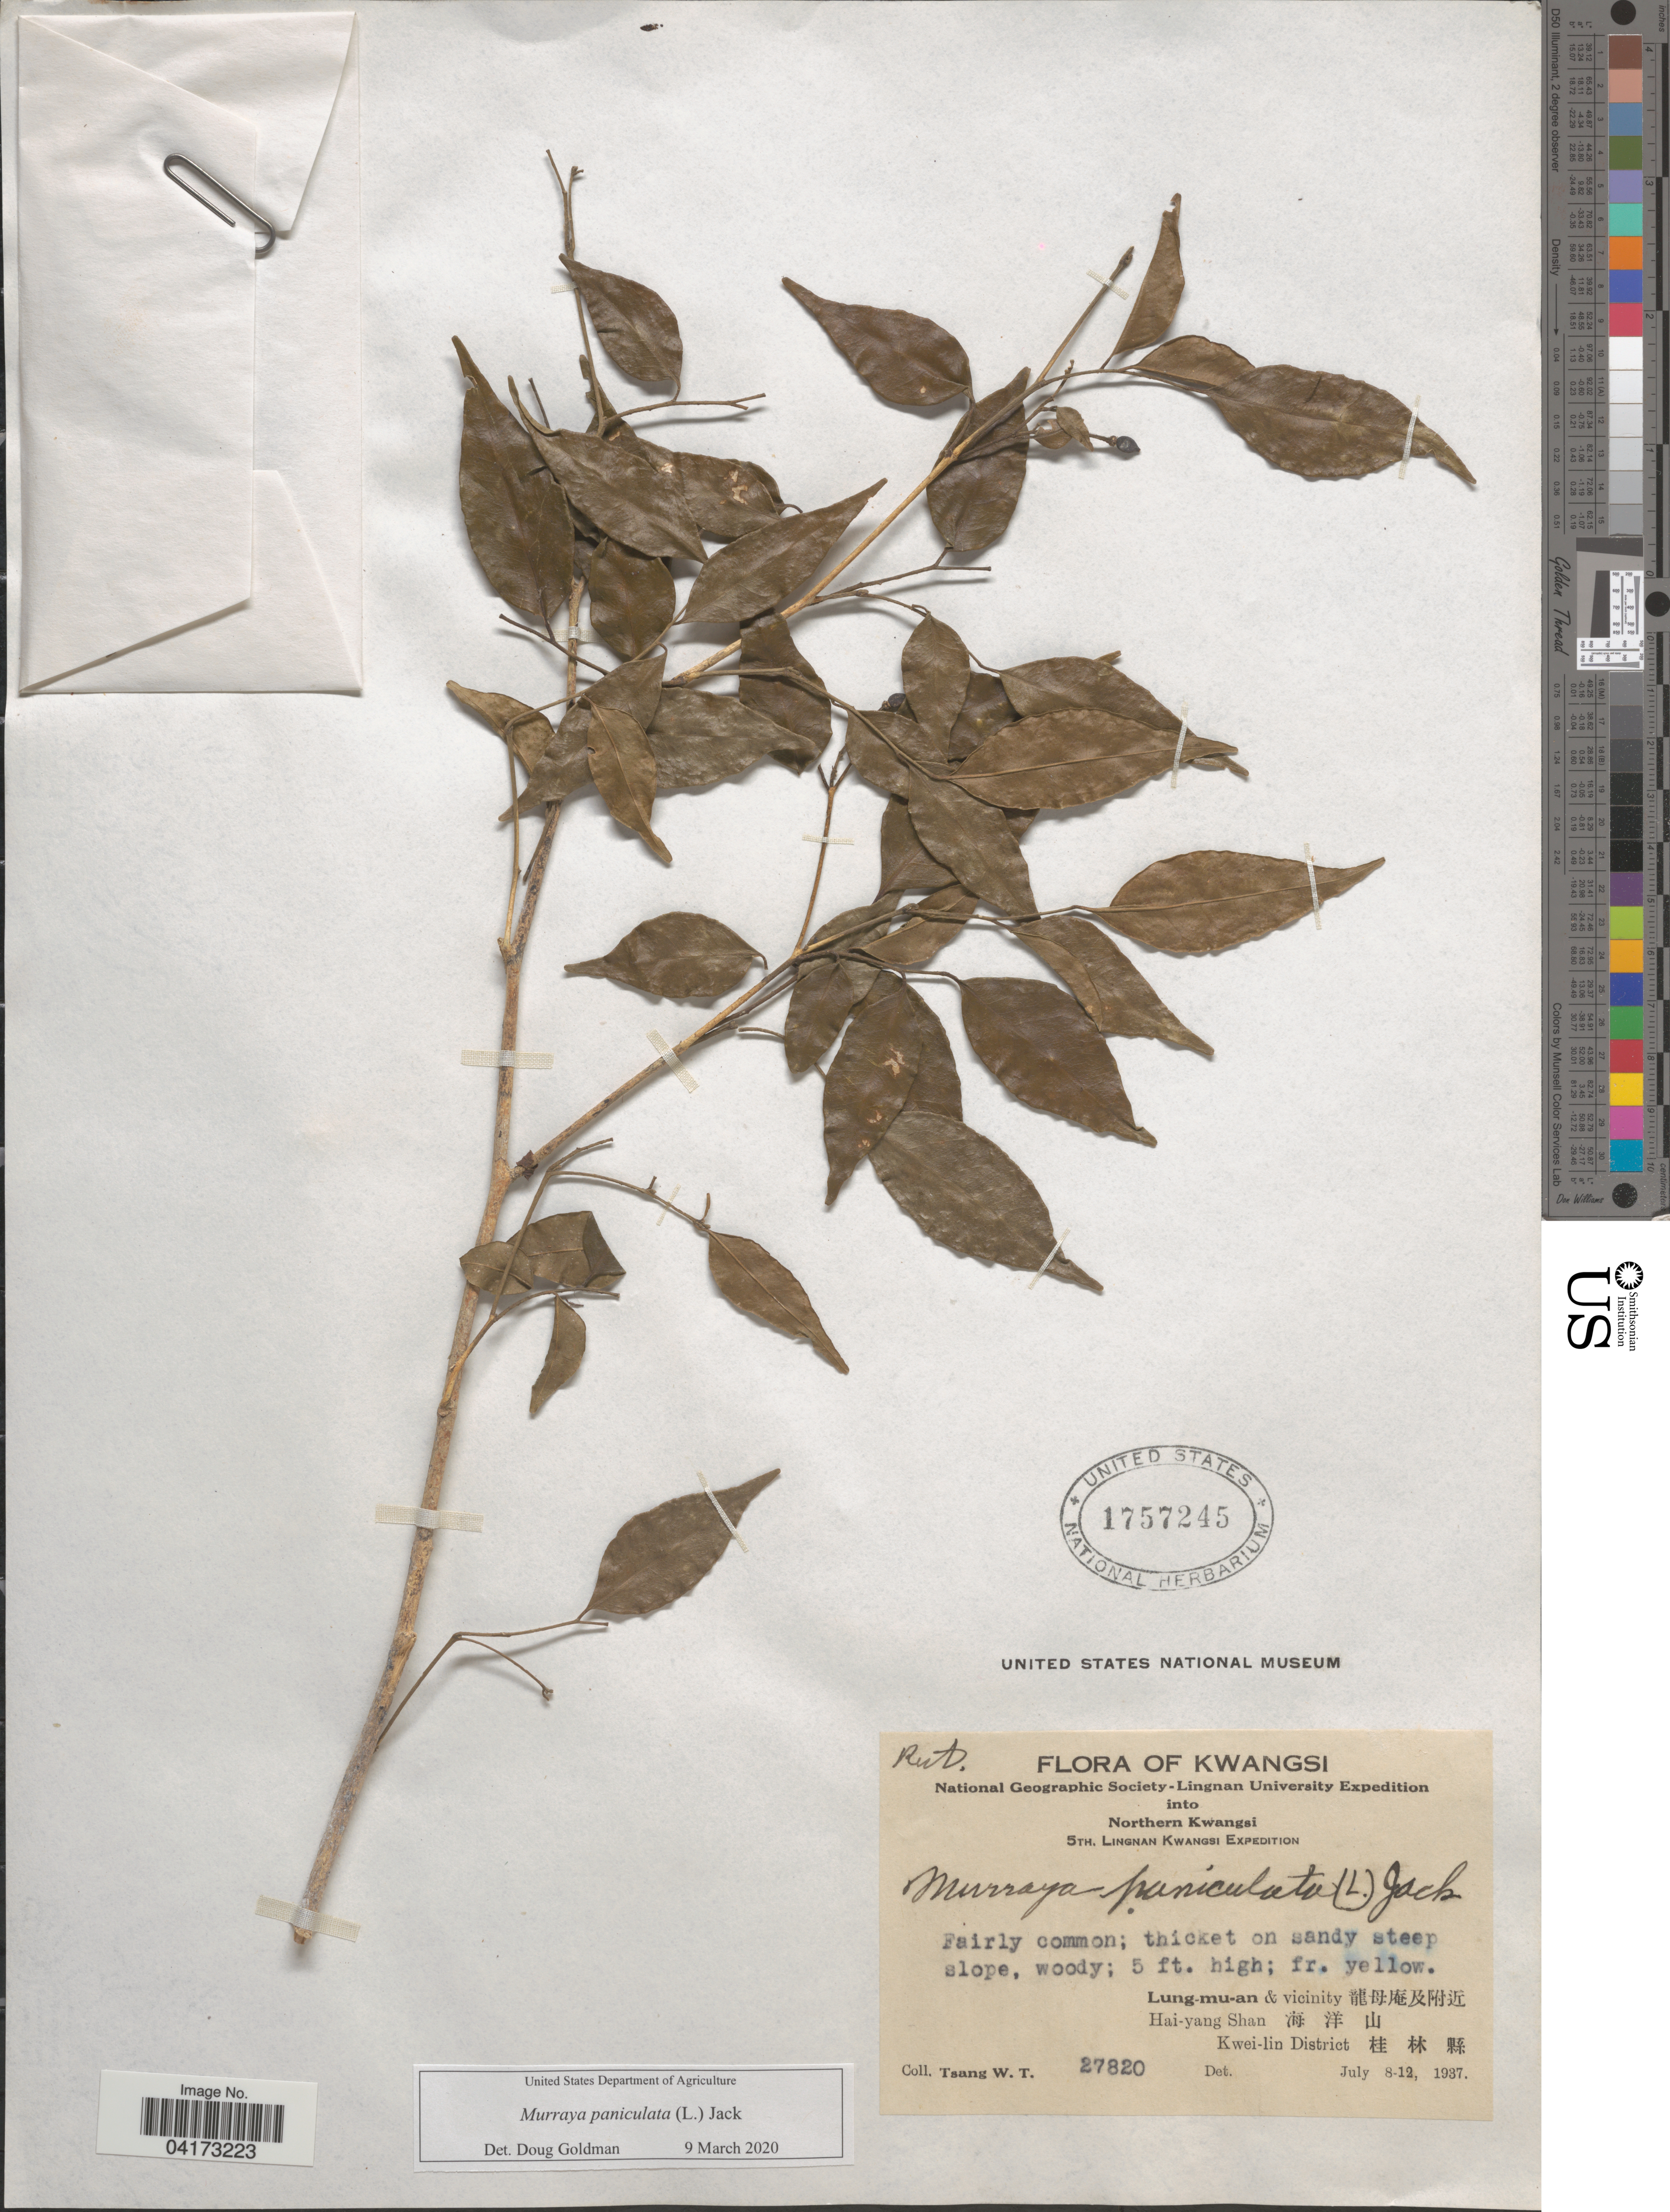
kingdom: Plantae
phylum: Tracheophyta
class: Magnoliopsida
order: Sapindales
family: Rutaceae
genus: Murraya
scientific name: Murraya paniculata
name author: (L.) Jack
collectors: W. T. Tsang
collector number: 27820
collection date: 1937-07-08/1937-07-12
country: China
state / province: Guangxi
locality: Kwangsi. National Geographic Society-Lingnan University E[Foreign script]pedition into Northern Kwangsi. 5th. Lingnan Kwangsi E[Foreign script]pedition. Lung-mu-an & vicinity [Foreign script] Hai-yang Shan [Foreign script] Kwei-lin District [Foreign script].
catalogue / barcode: US 1757245